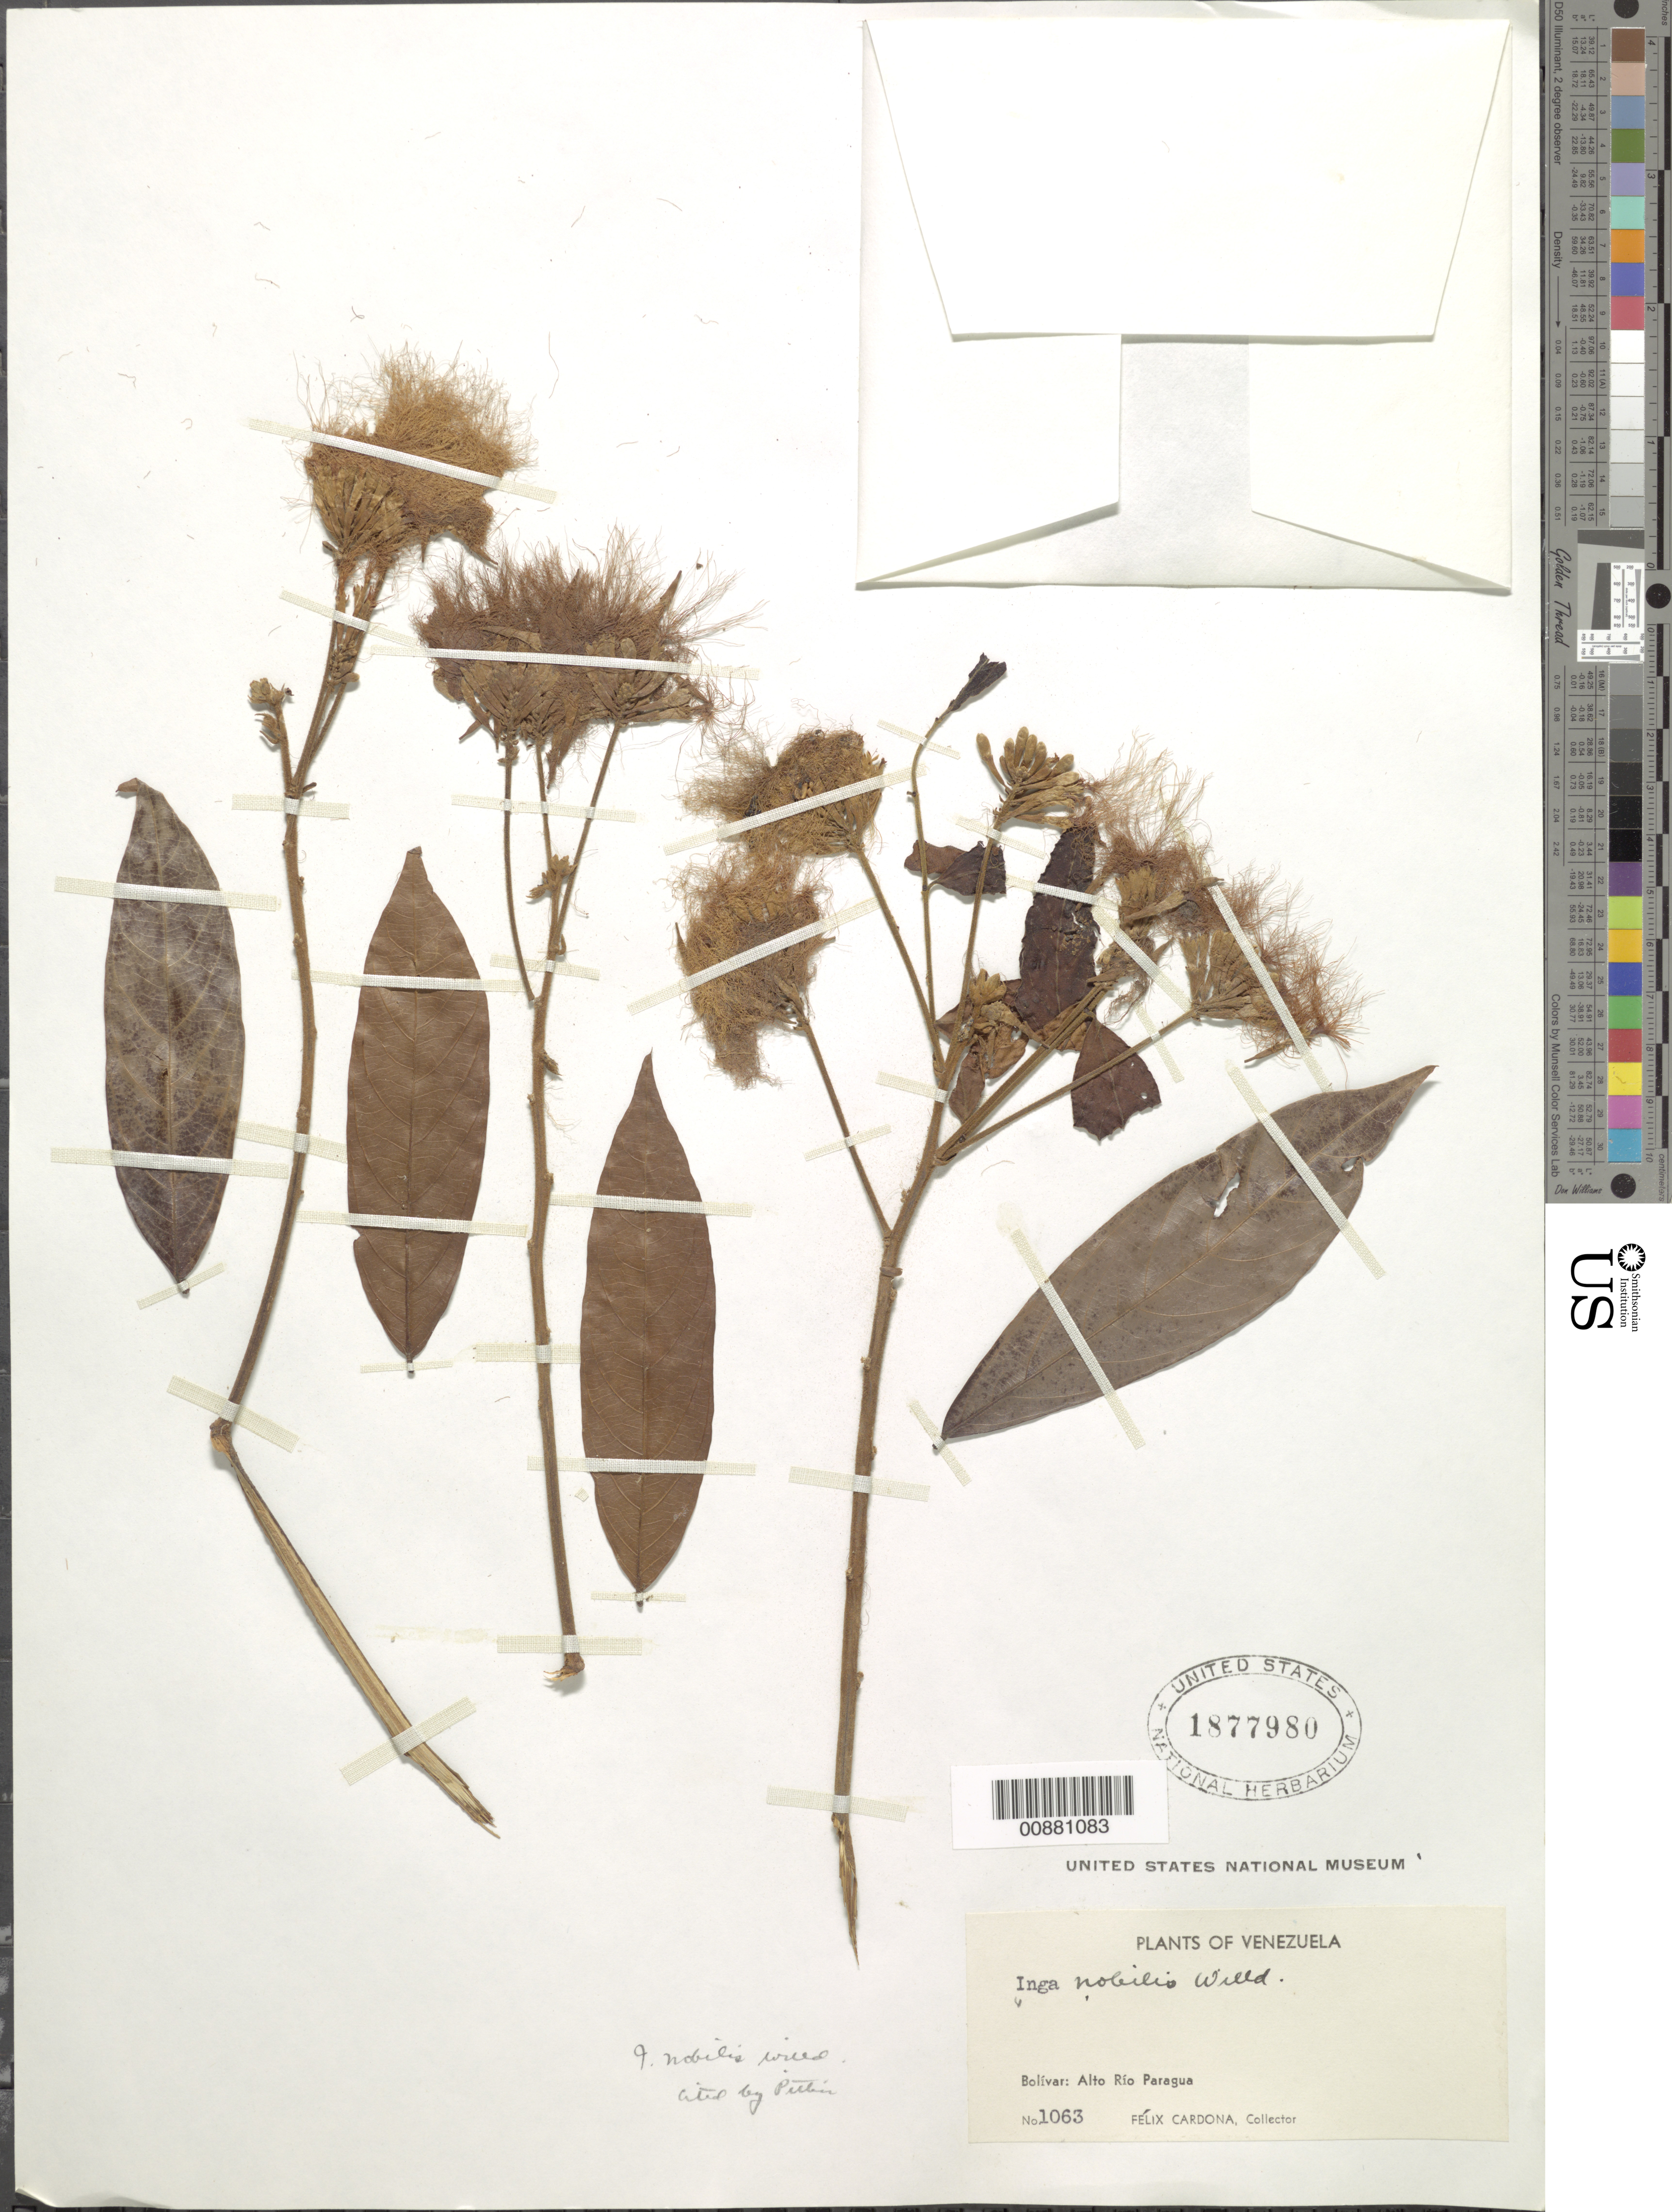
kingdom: Plantae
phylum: Tracheophyta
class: Magnoliopsida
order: Fabales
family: Fabaceae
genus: Inga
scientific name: Inga nobilis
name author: Willd.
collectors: F. Cardona Puig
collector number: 1063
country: Venezuela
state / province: Bolívar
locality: Alto Río Paragua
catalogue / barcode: US 1877980